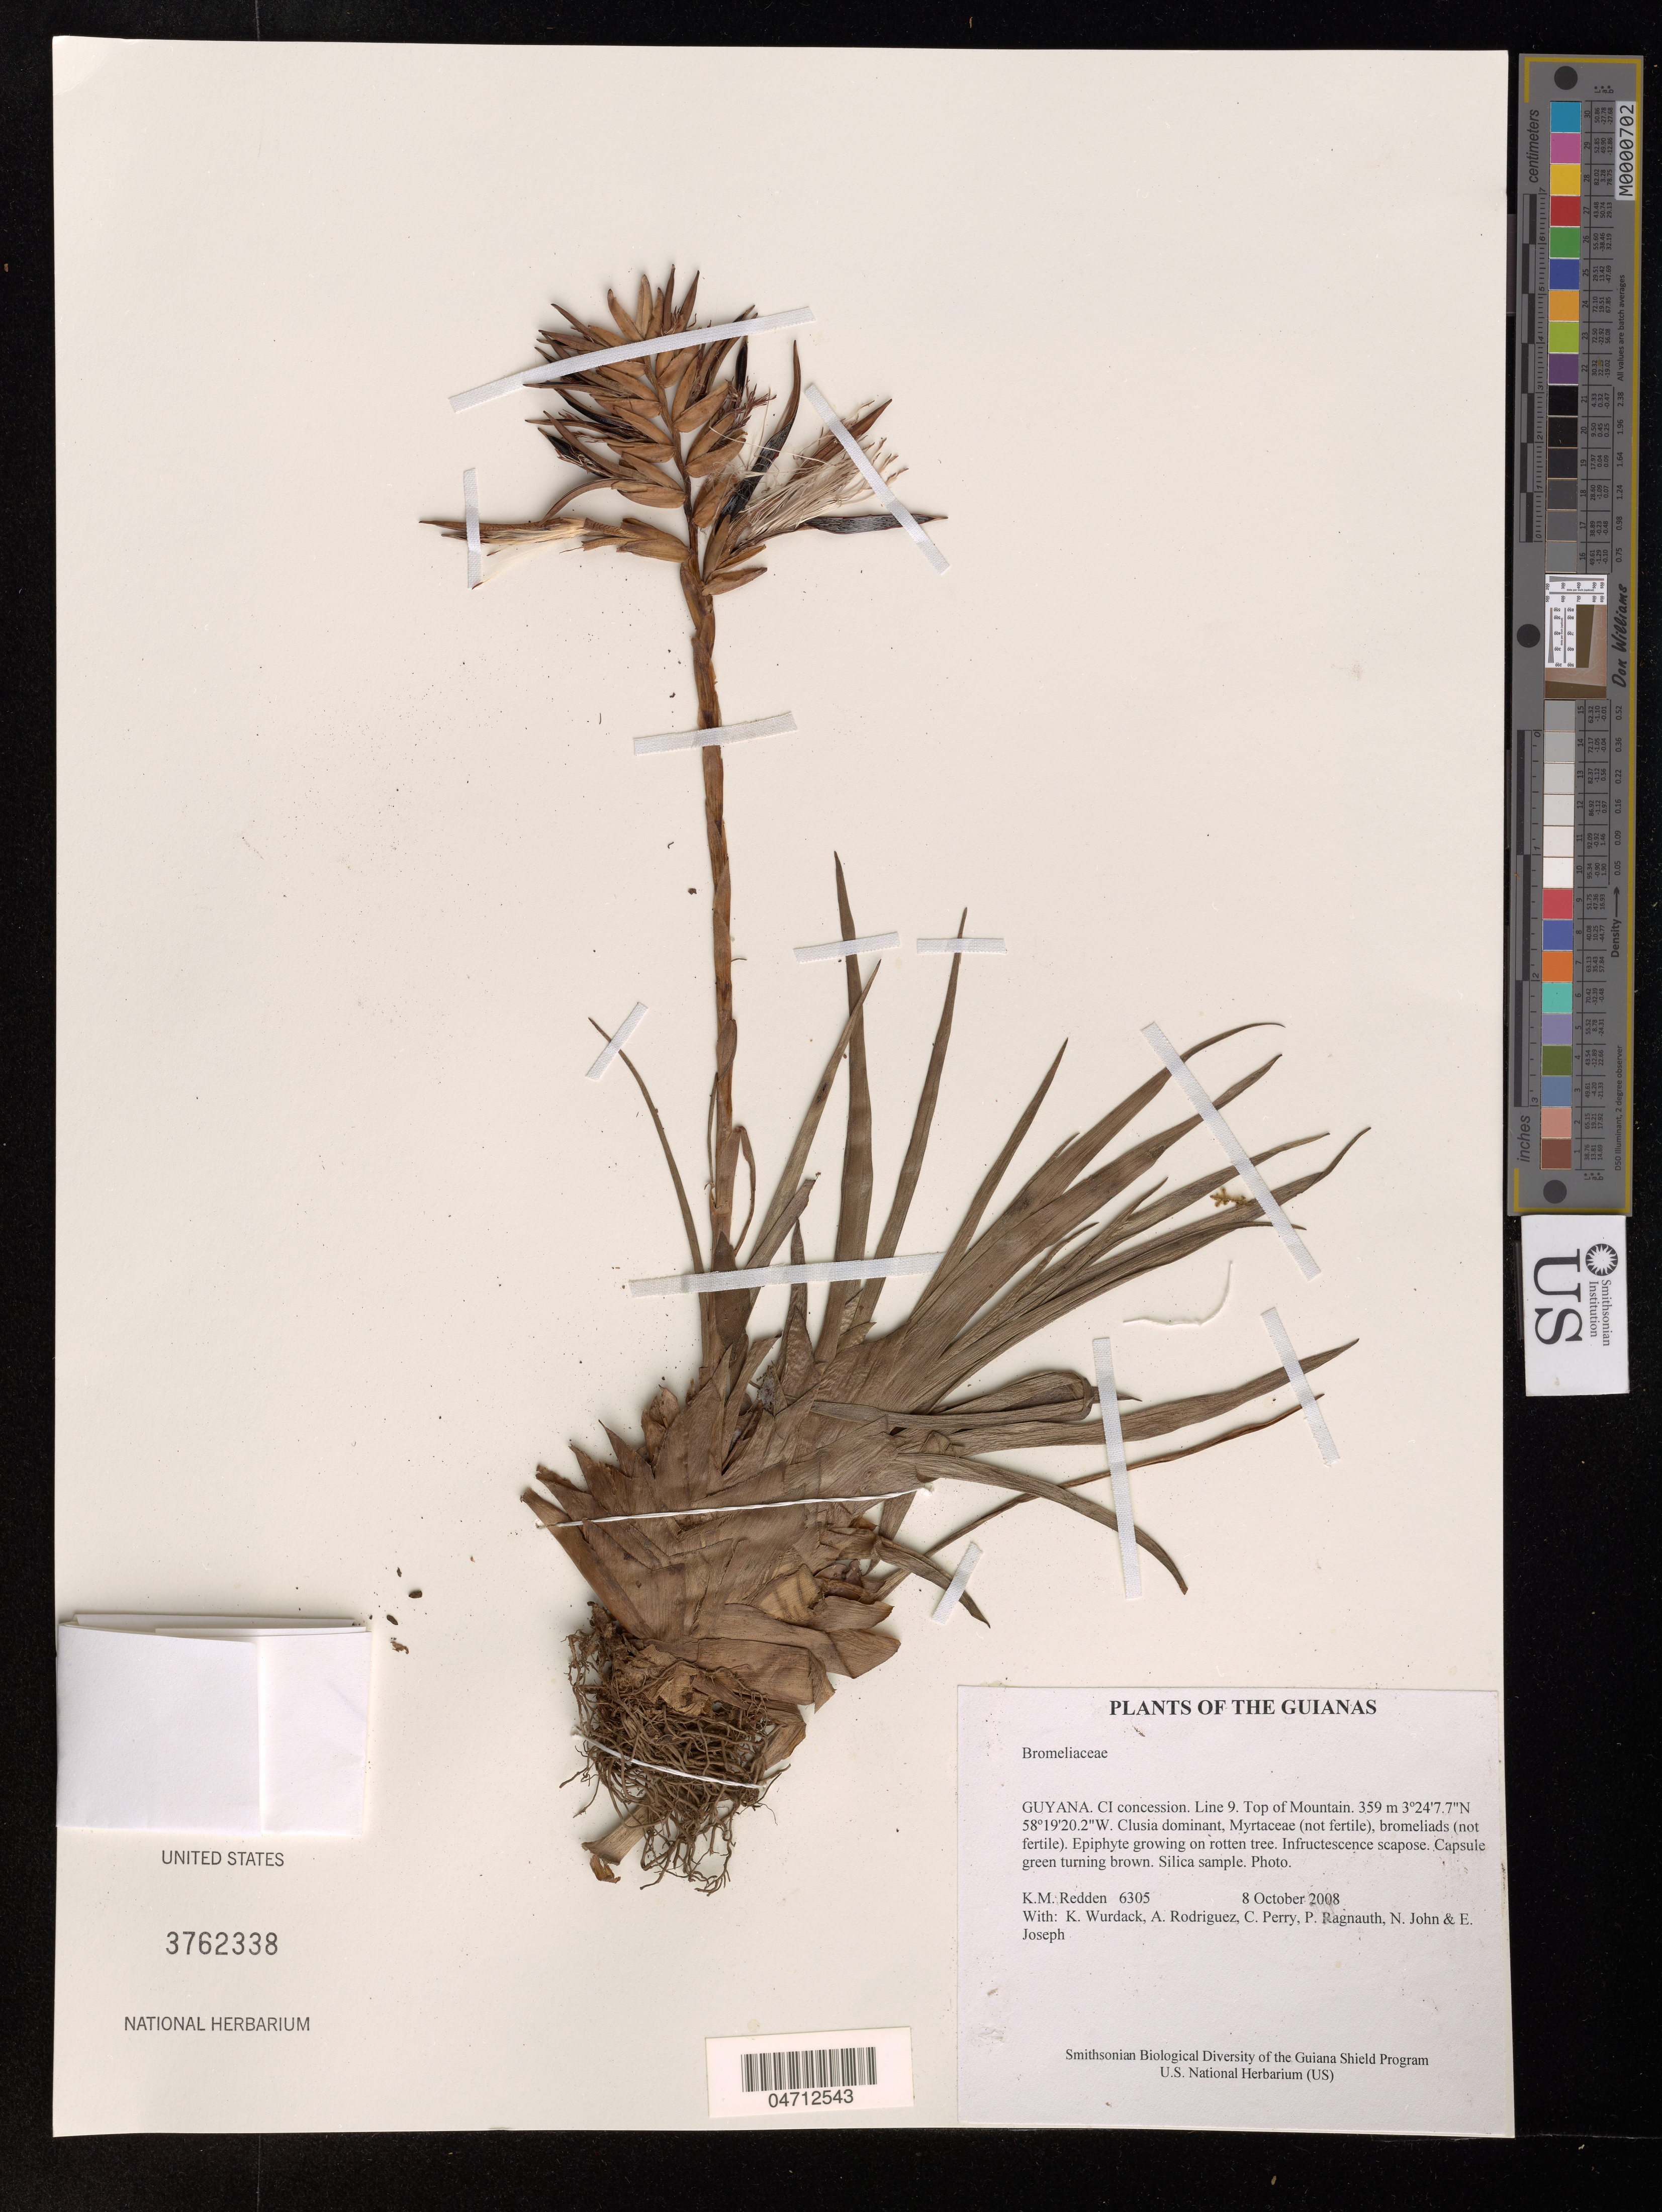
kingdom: Plantae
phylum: Tracheophyta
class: Liliopsida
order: Poales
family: Bromeliaceae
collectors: K. M. Redden, K. Wurdack, A. Rodriguez, C. Perry, P. Ragnauth, N. John & E. Joseph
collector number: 6305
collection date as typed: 8 October 2008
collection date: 2008-10-08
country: Guyana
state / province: U. Takutu-U. Essequibo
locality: CI concession. Line 9. Top of Mountain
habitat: Clusia dominant, Myrtaceae (not fertile), bromeliads (not fertile)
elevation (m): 359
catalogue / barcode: US 3762338